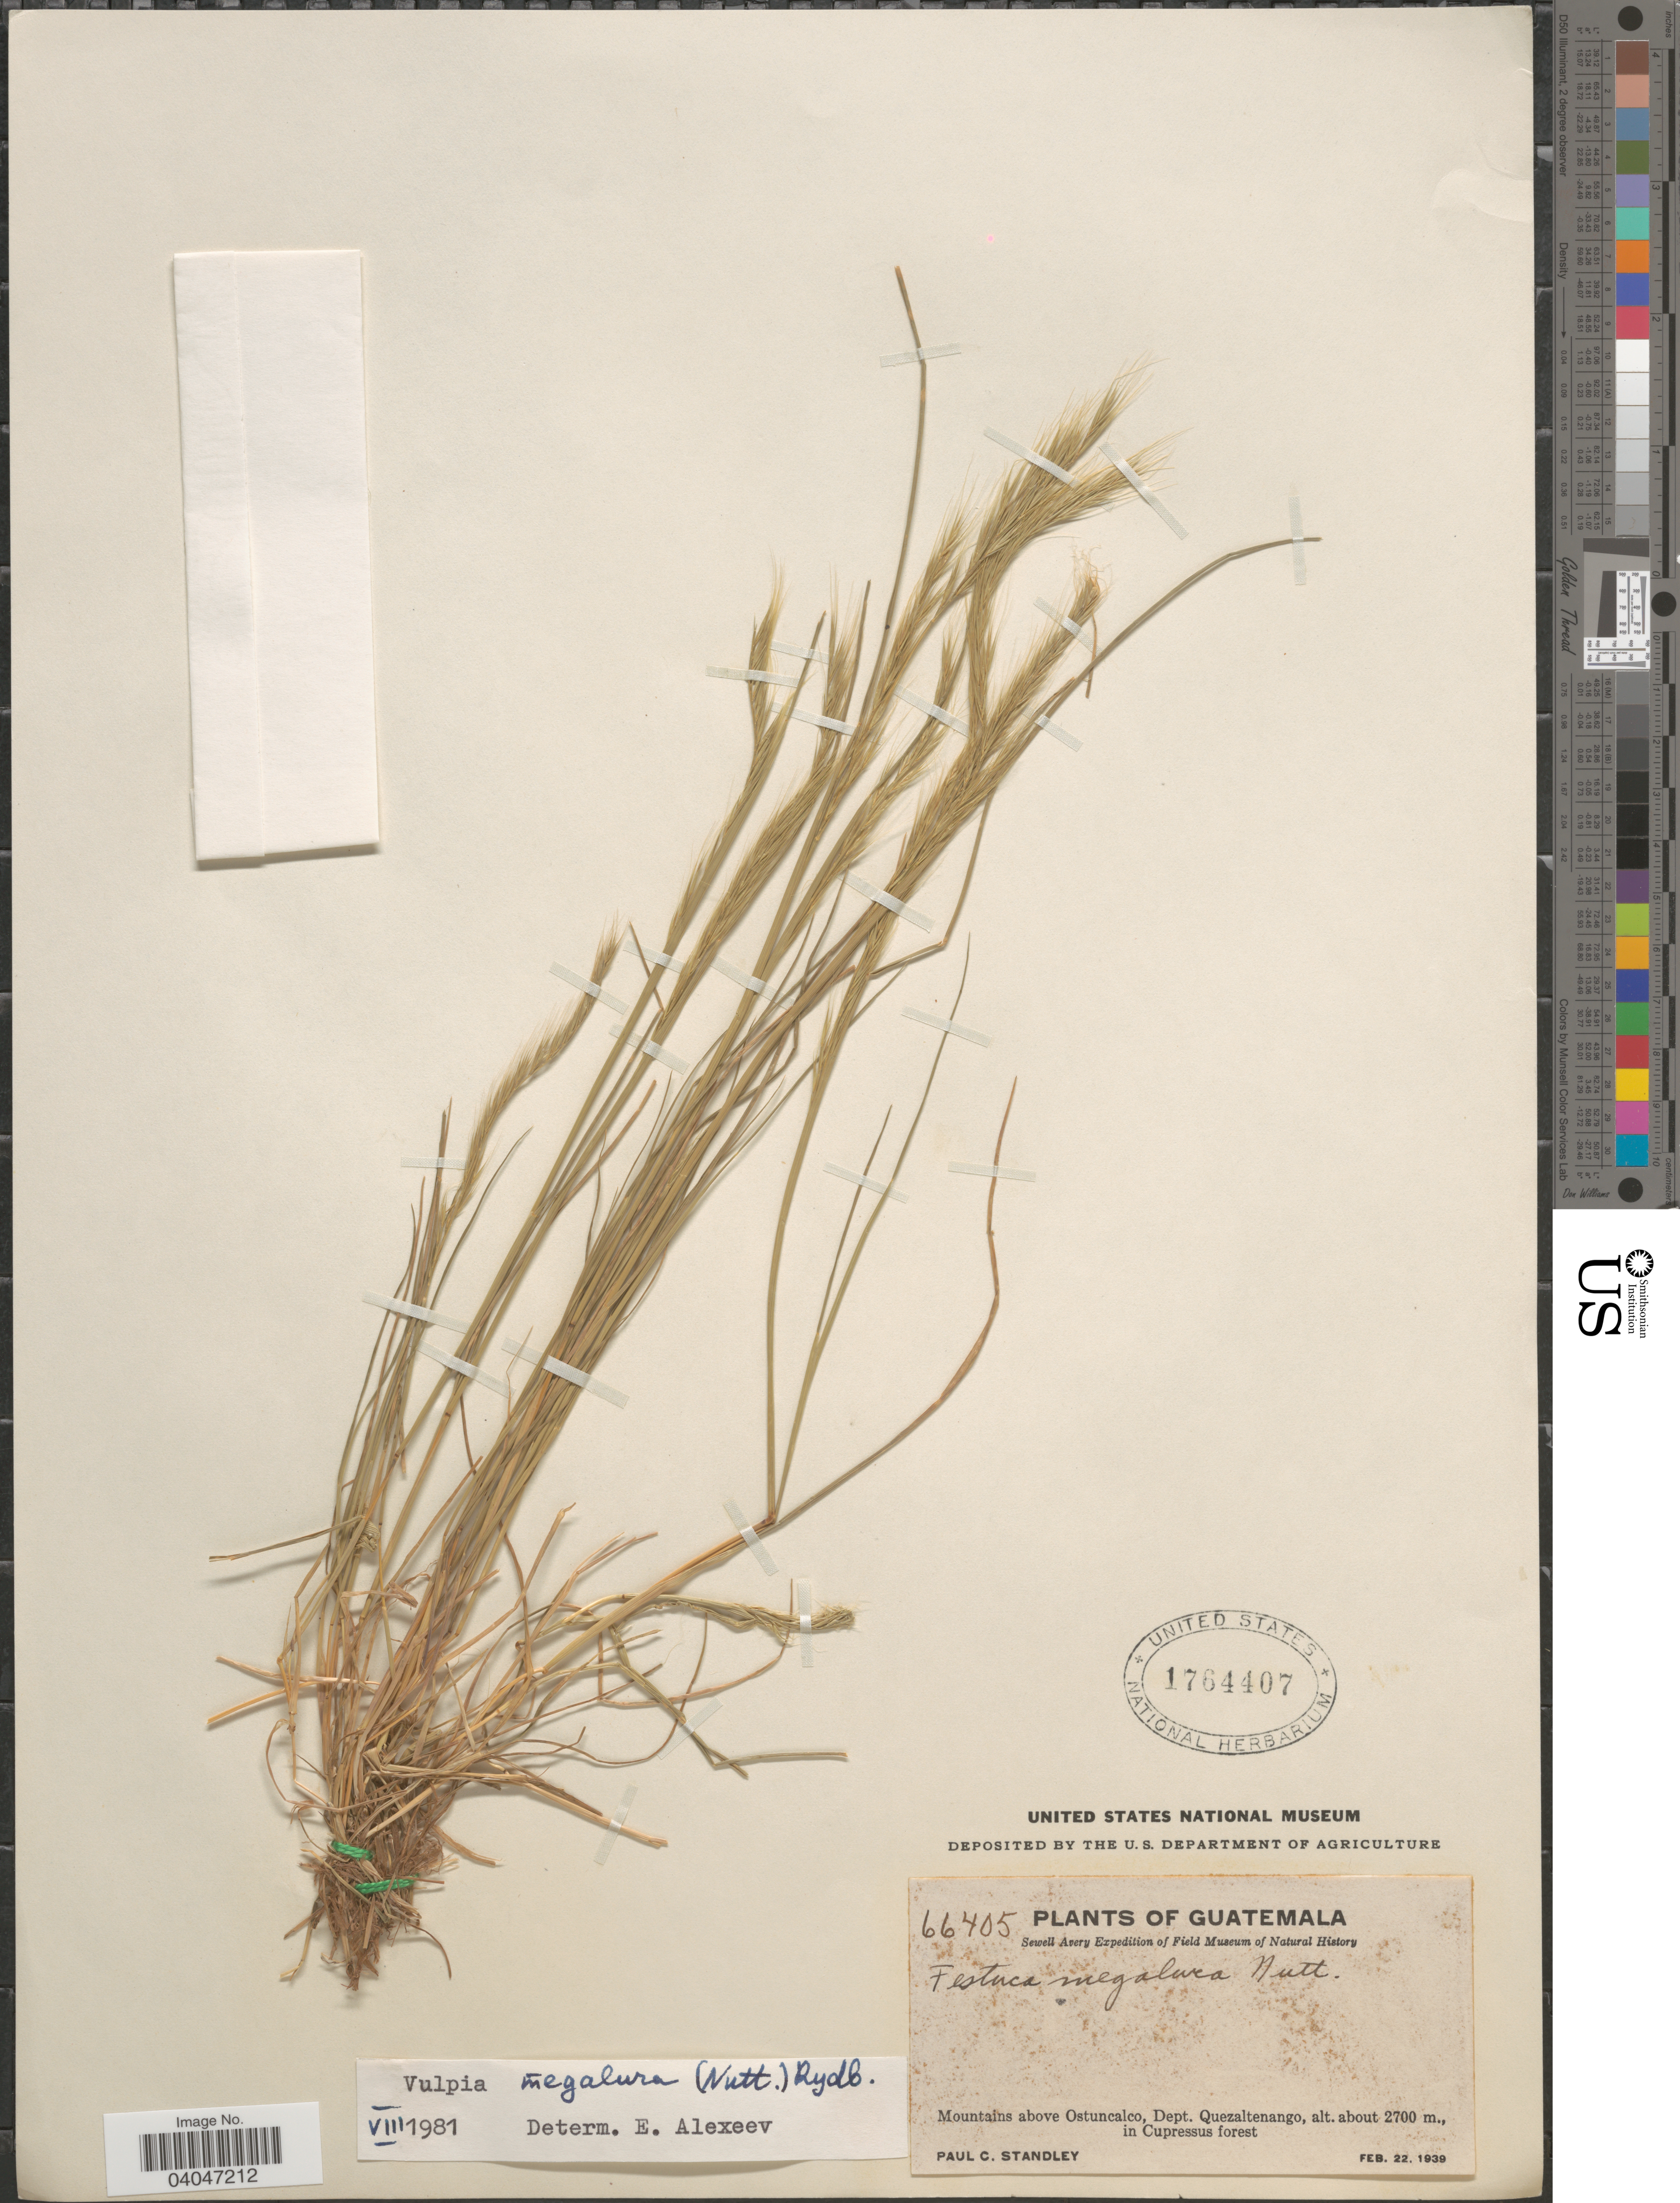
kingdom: Plantae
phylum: Tracheophyta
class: Liliopsida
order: Poales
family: Poaceae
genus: Festuca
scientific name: Festuca megalura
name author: Nutt.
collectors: P. C. Standley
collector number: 66405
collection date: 1939-02-22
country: Guatemala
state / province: Quetzaltenango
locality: Mountains above Ostuncalco, Dept. Quezaltenango. In Cupressus forest.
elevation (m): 2700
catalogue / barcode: US 1764407